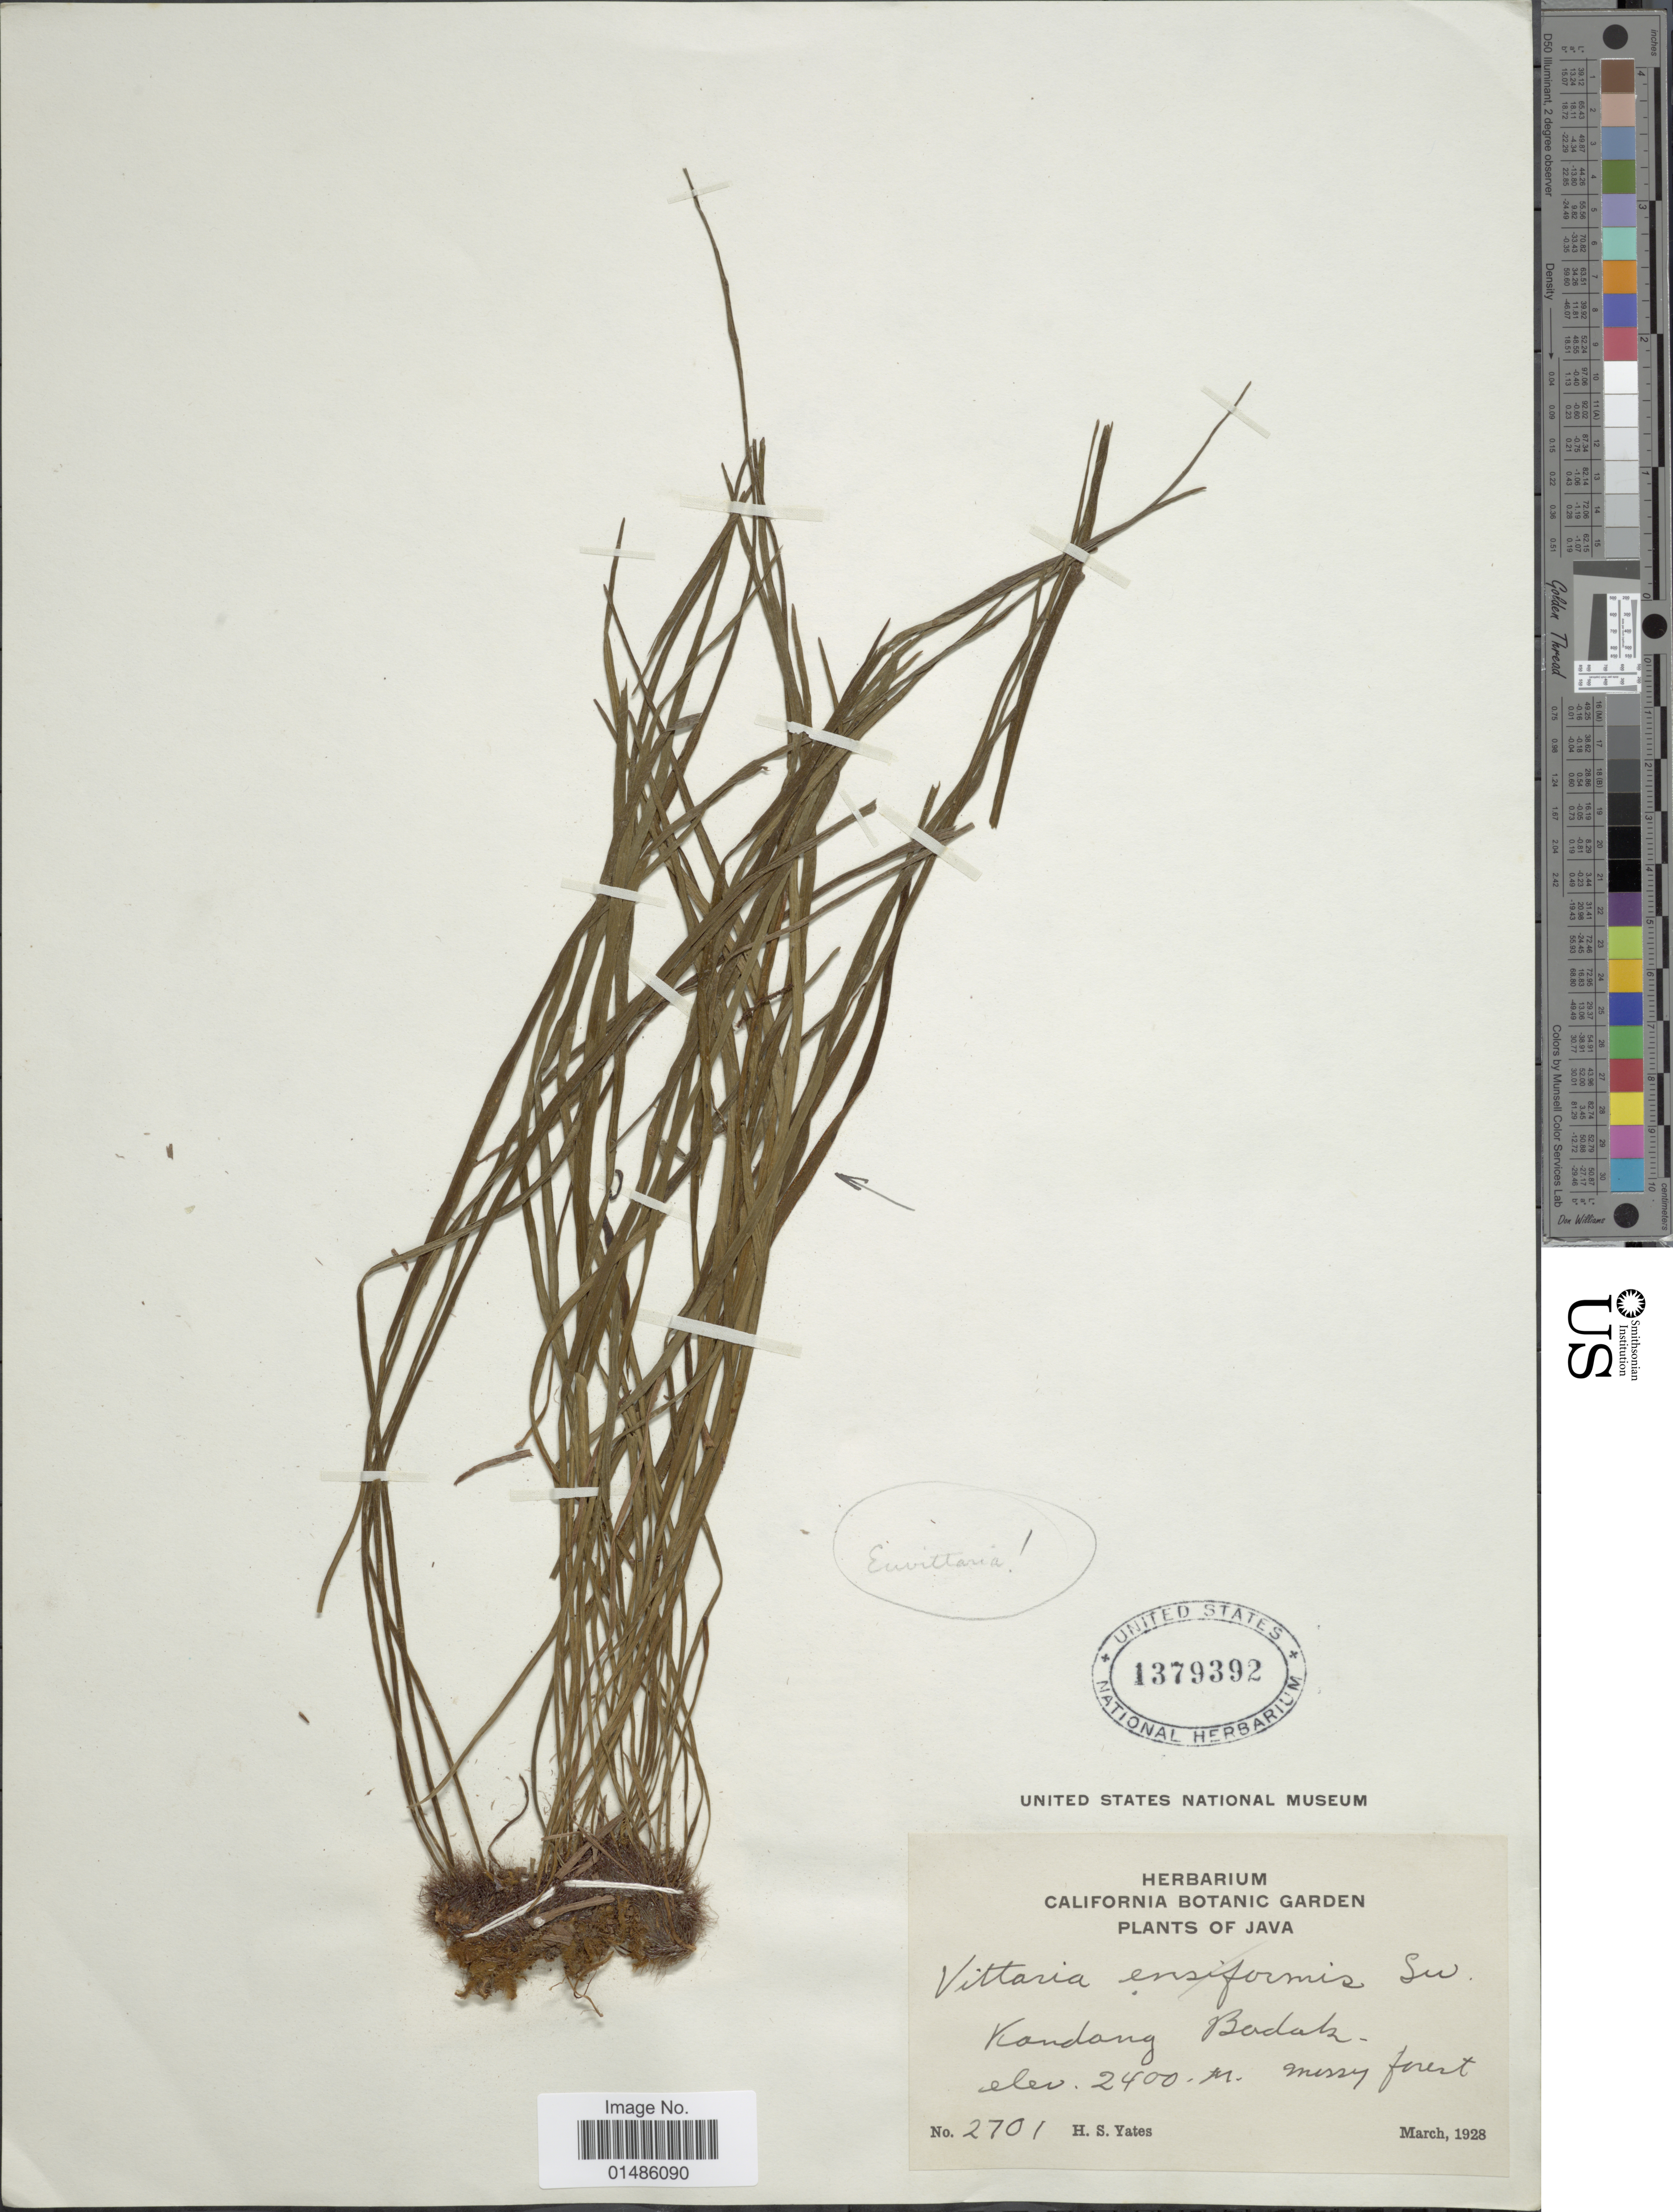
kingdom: Plantae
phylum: Tracheophyta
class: Polypodiopsida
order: Polypodiales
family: Pteridaceae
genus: Haplopteris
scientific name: Haplopteris ensiformis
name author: (Sw.) E.H. Crane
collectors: H. S. Yates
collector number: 2701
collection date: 1928-03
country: Indonesia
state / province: Java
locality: Kandang Badak. [interpreted]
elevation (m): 2400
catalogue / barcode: US 1379392